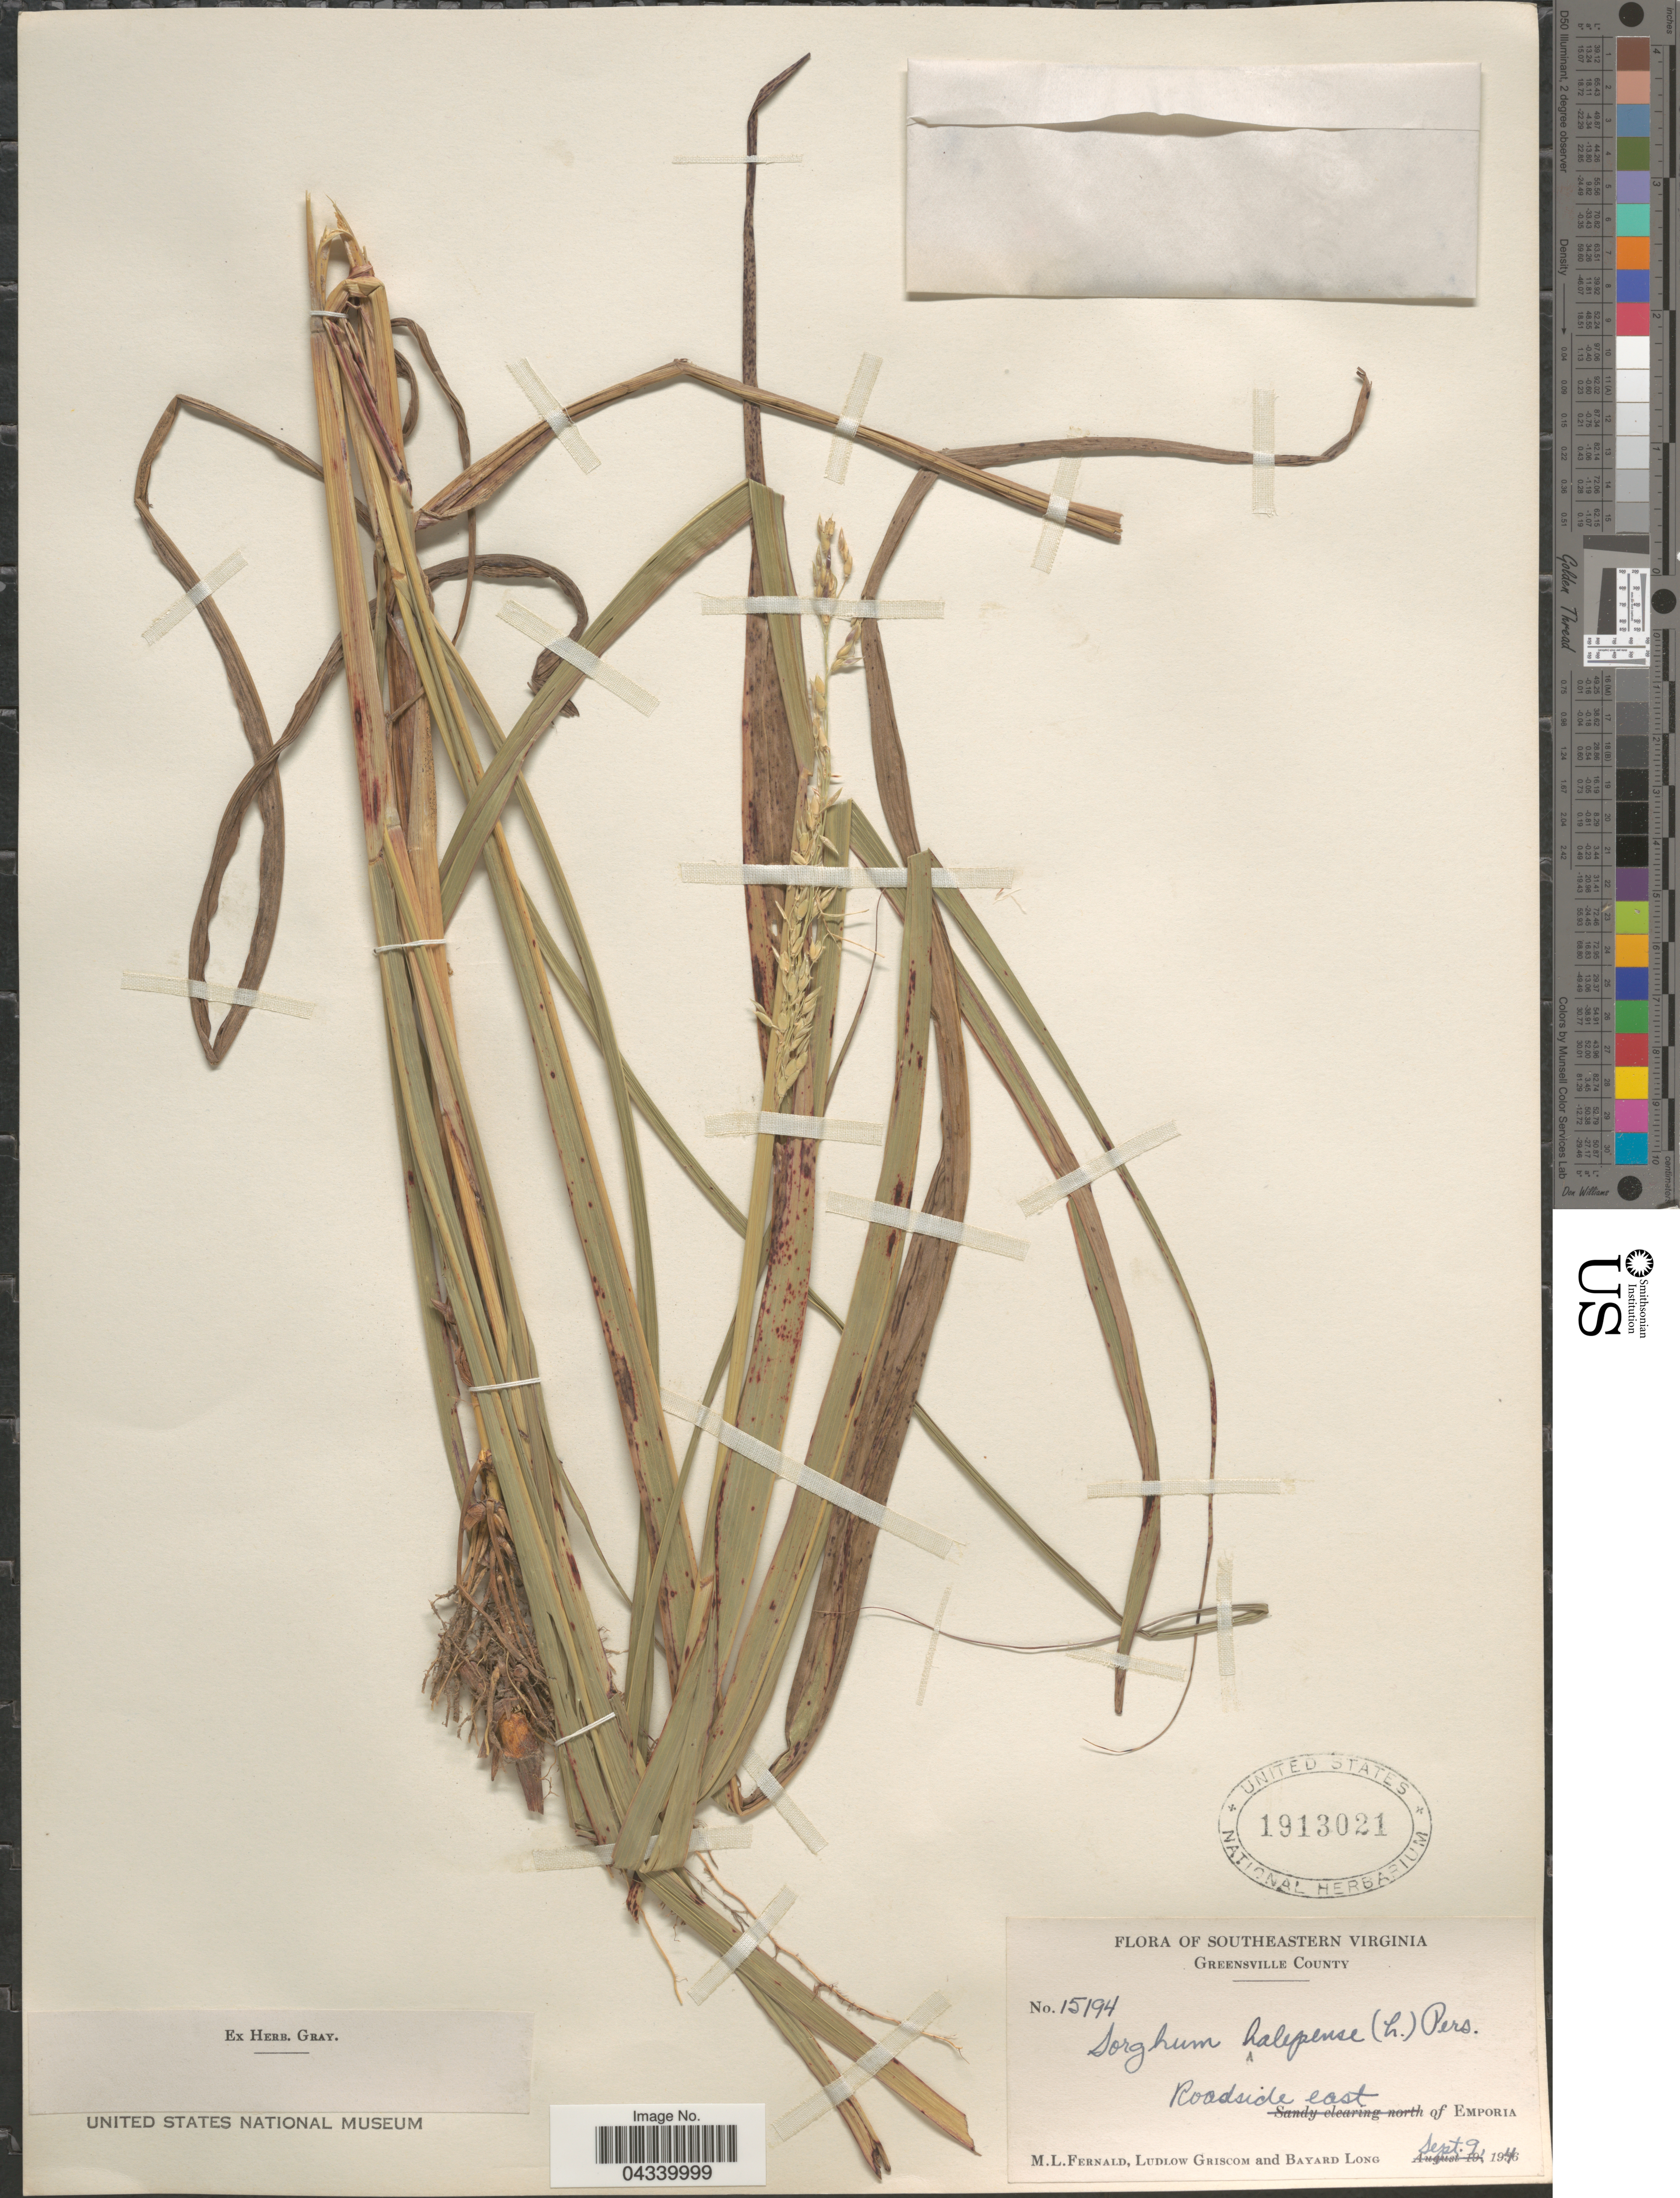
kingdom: Plantae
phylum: Tracheophyta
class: Liliopsida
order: Poales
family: Poaceae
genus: Sorghum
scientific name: Sorghum halepense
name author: (L.) Pers.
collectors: M. L. Fernald, L. Griscom & B. Long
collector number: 15194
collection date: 1946-09-09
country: United States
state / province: Virginia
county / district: Greensville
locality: Southeastern Virginia. Greensville County. Roadside east of Emporia.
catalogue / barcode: US 1913021